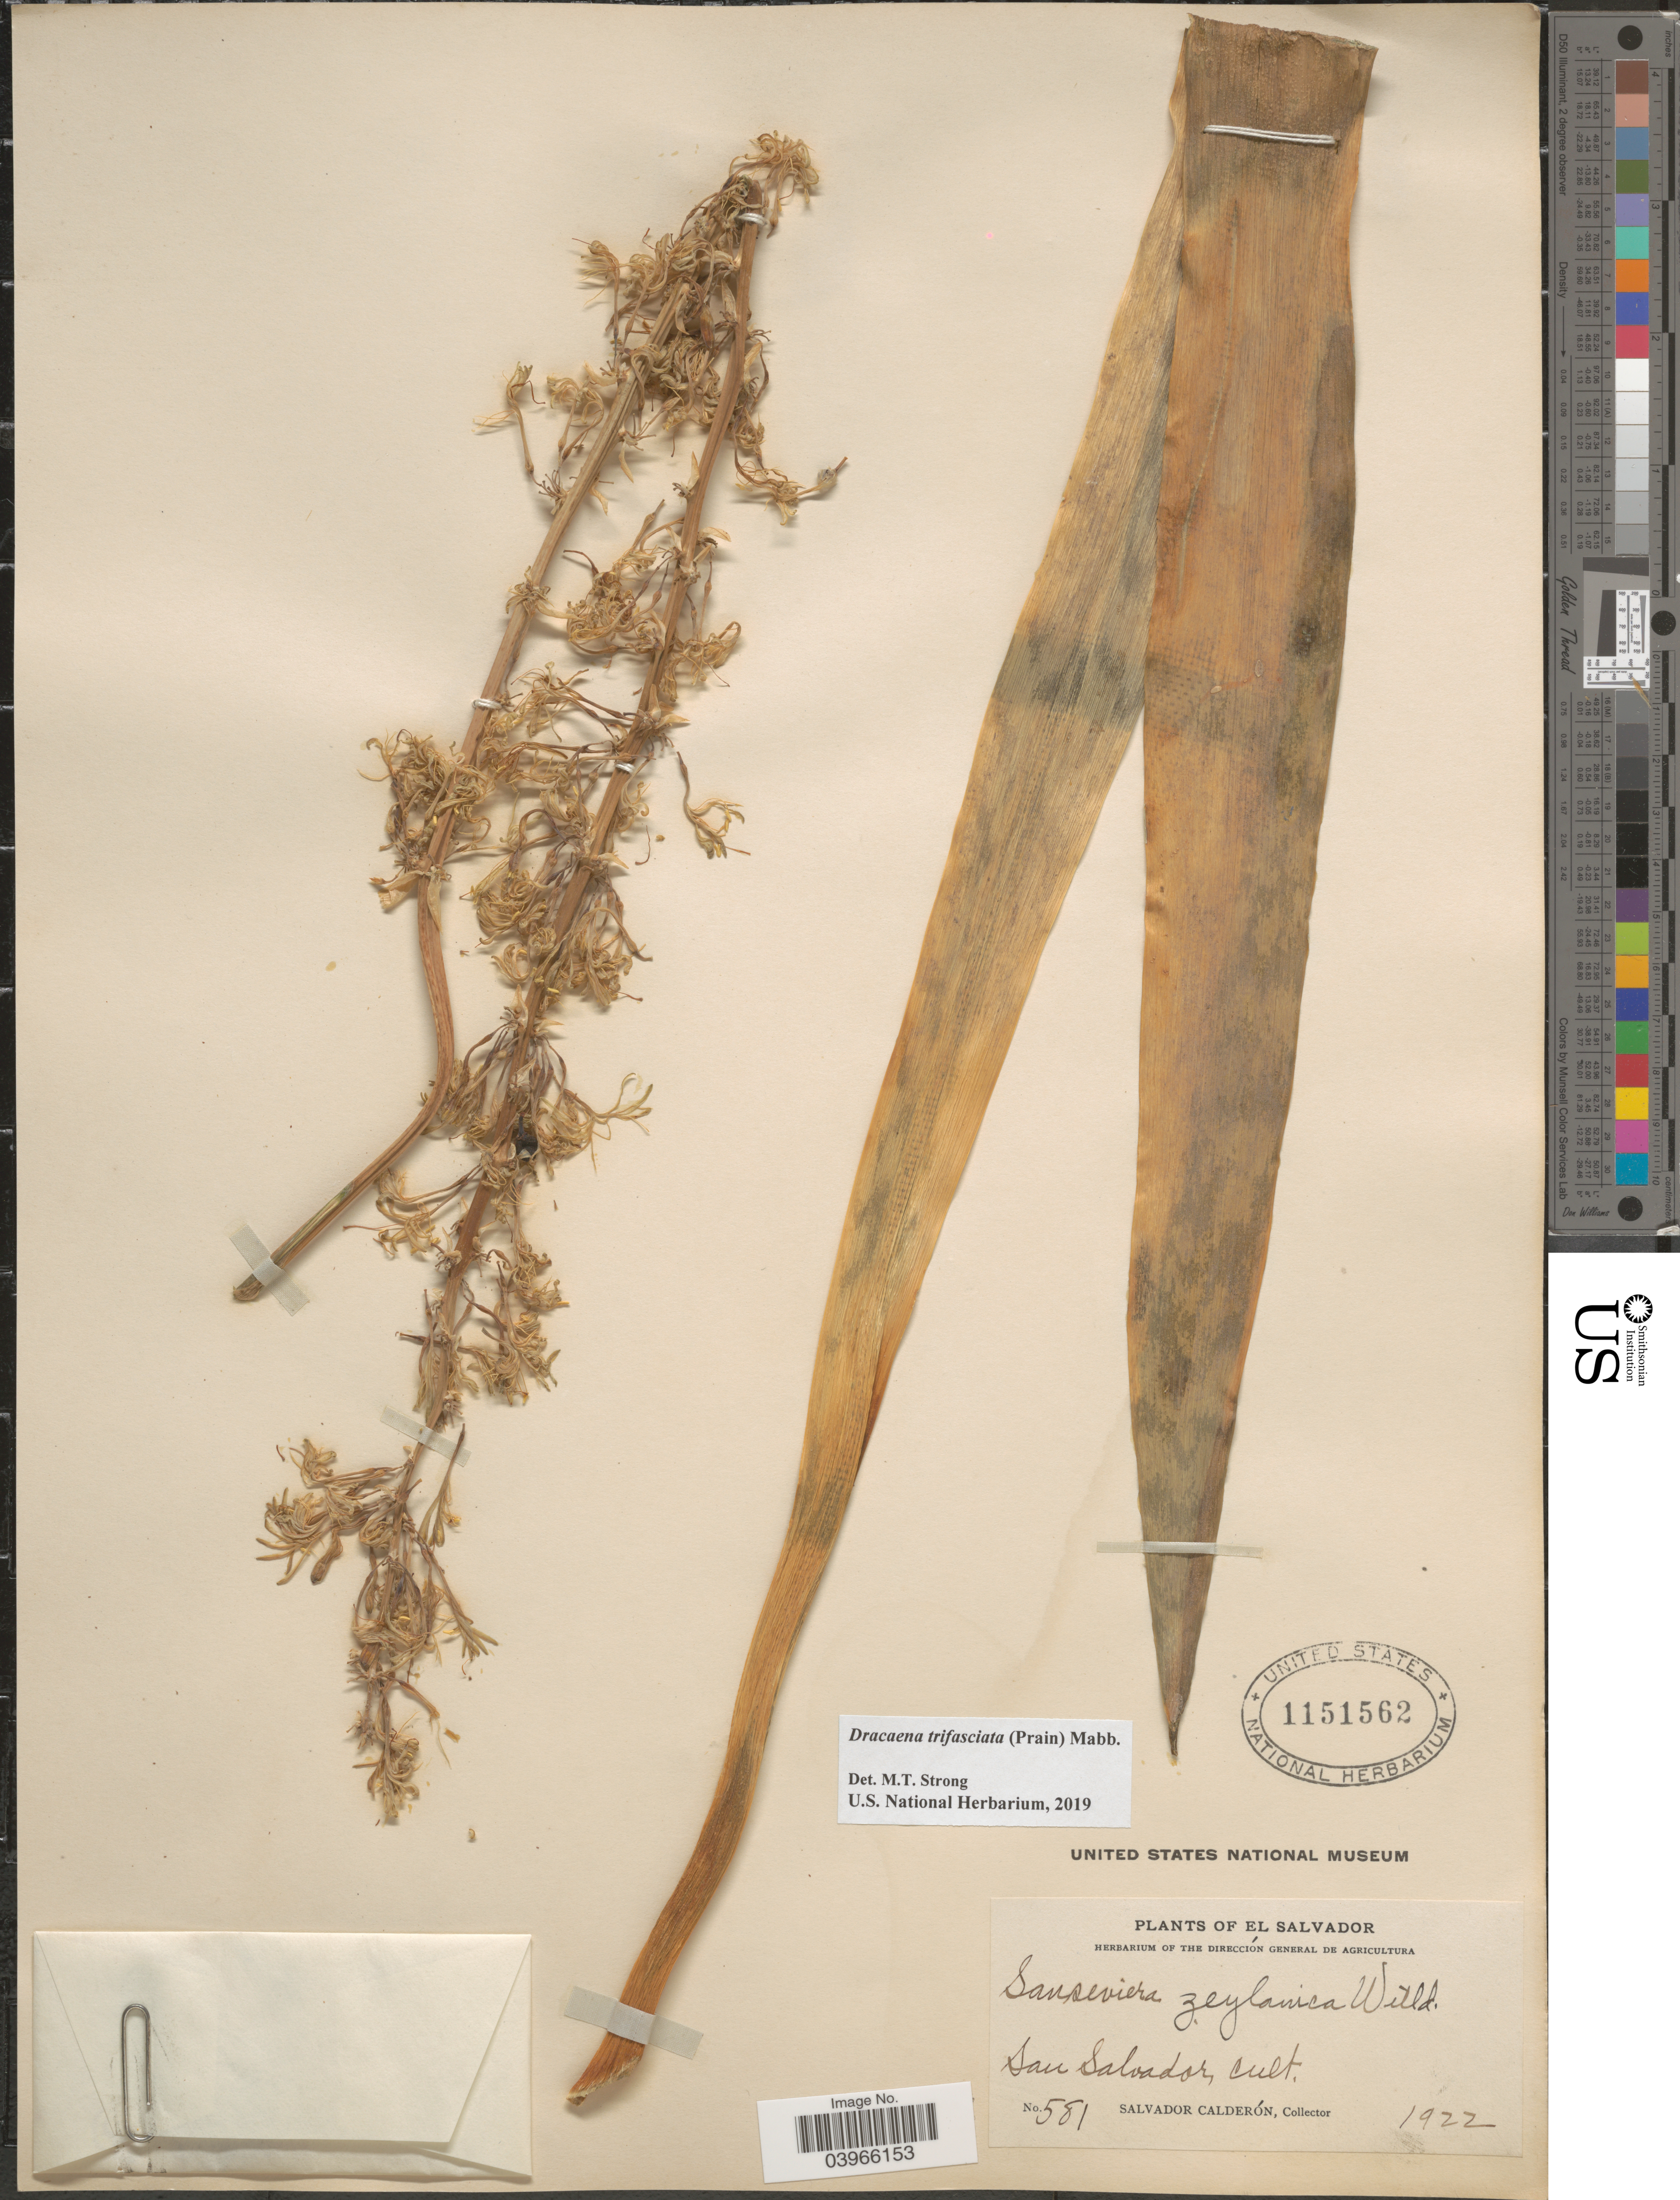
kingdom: Plantae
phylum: Tracheophyta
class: Liliopsida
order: Asparagales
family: Asparagaceae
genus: Dracaena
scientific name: Dracaena trifasciata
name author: (Prain) Mabb.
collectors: S. Calderón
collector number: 581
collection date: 1922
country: El Salvador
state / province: San Salvador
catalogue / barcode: US 1151562